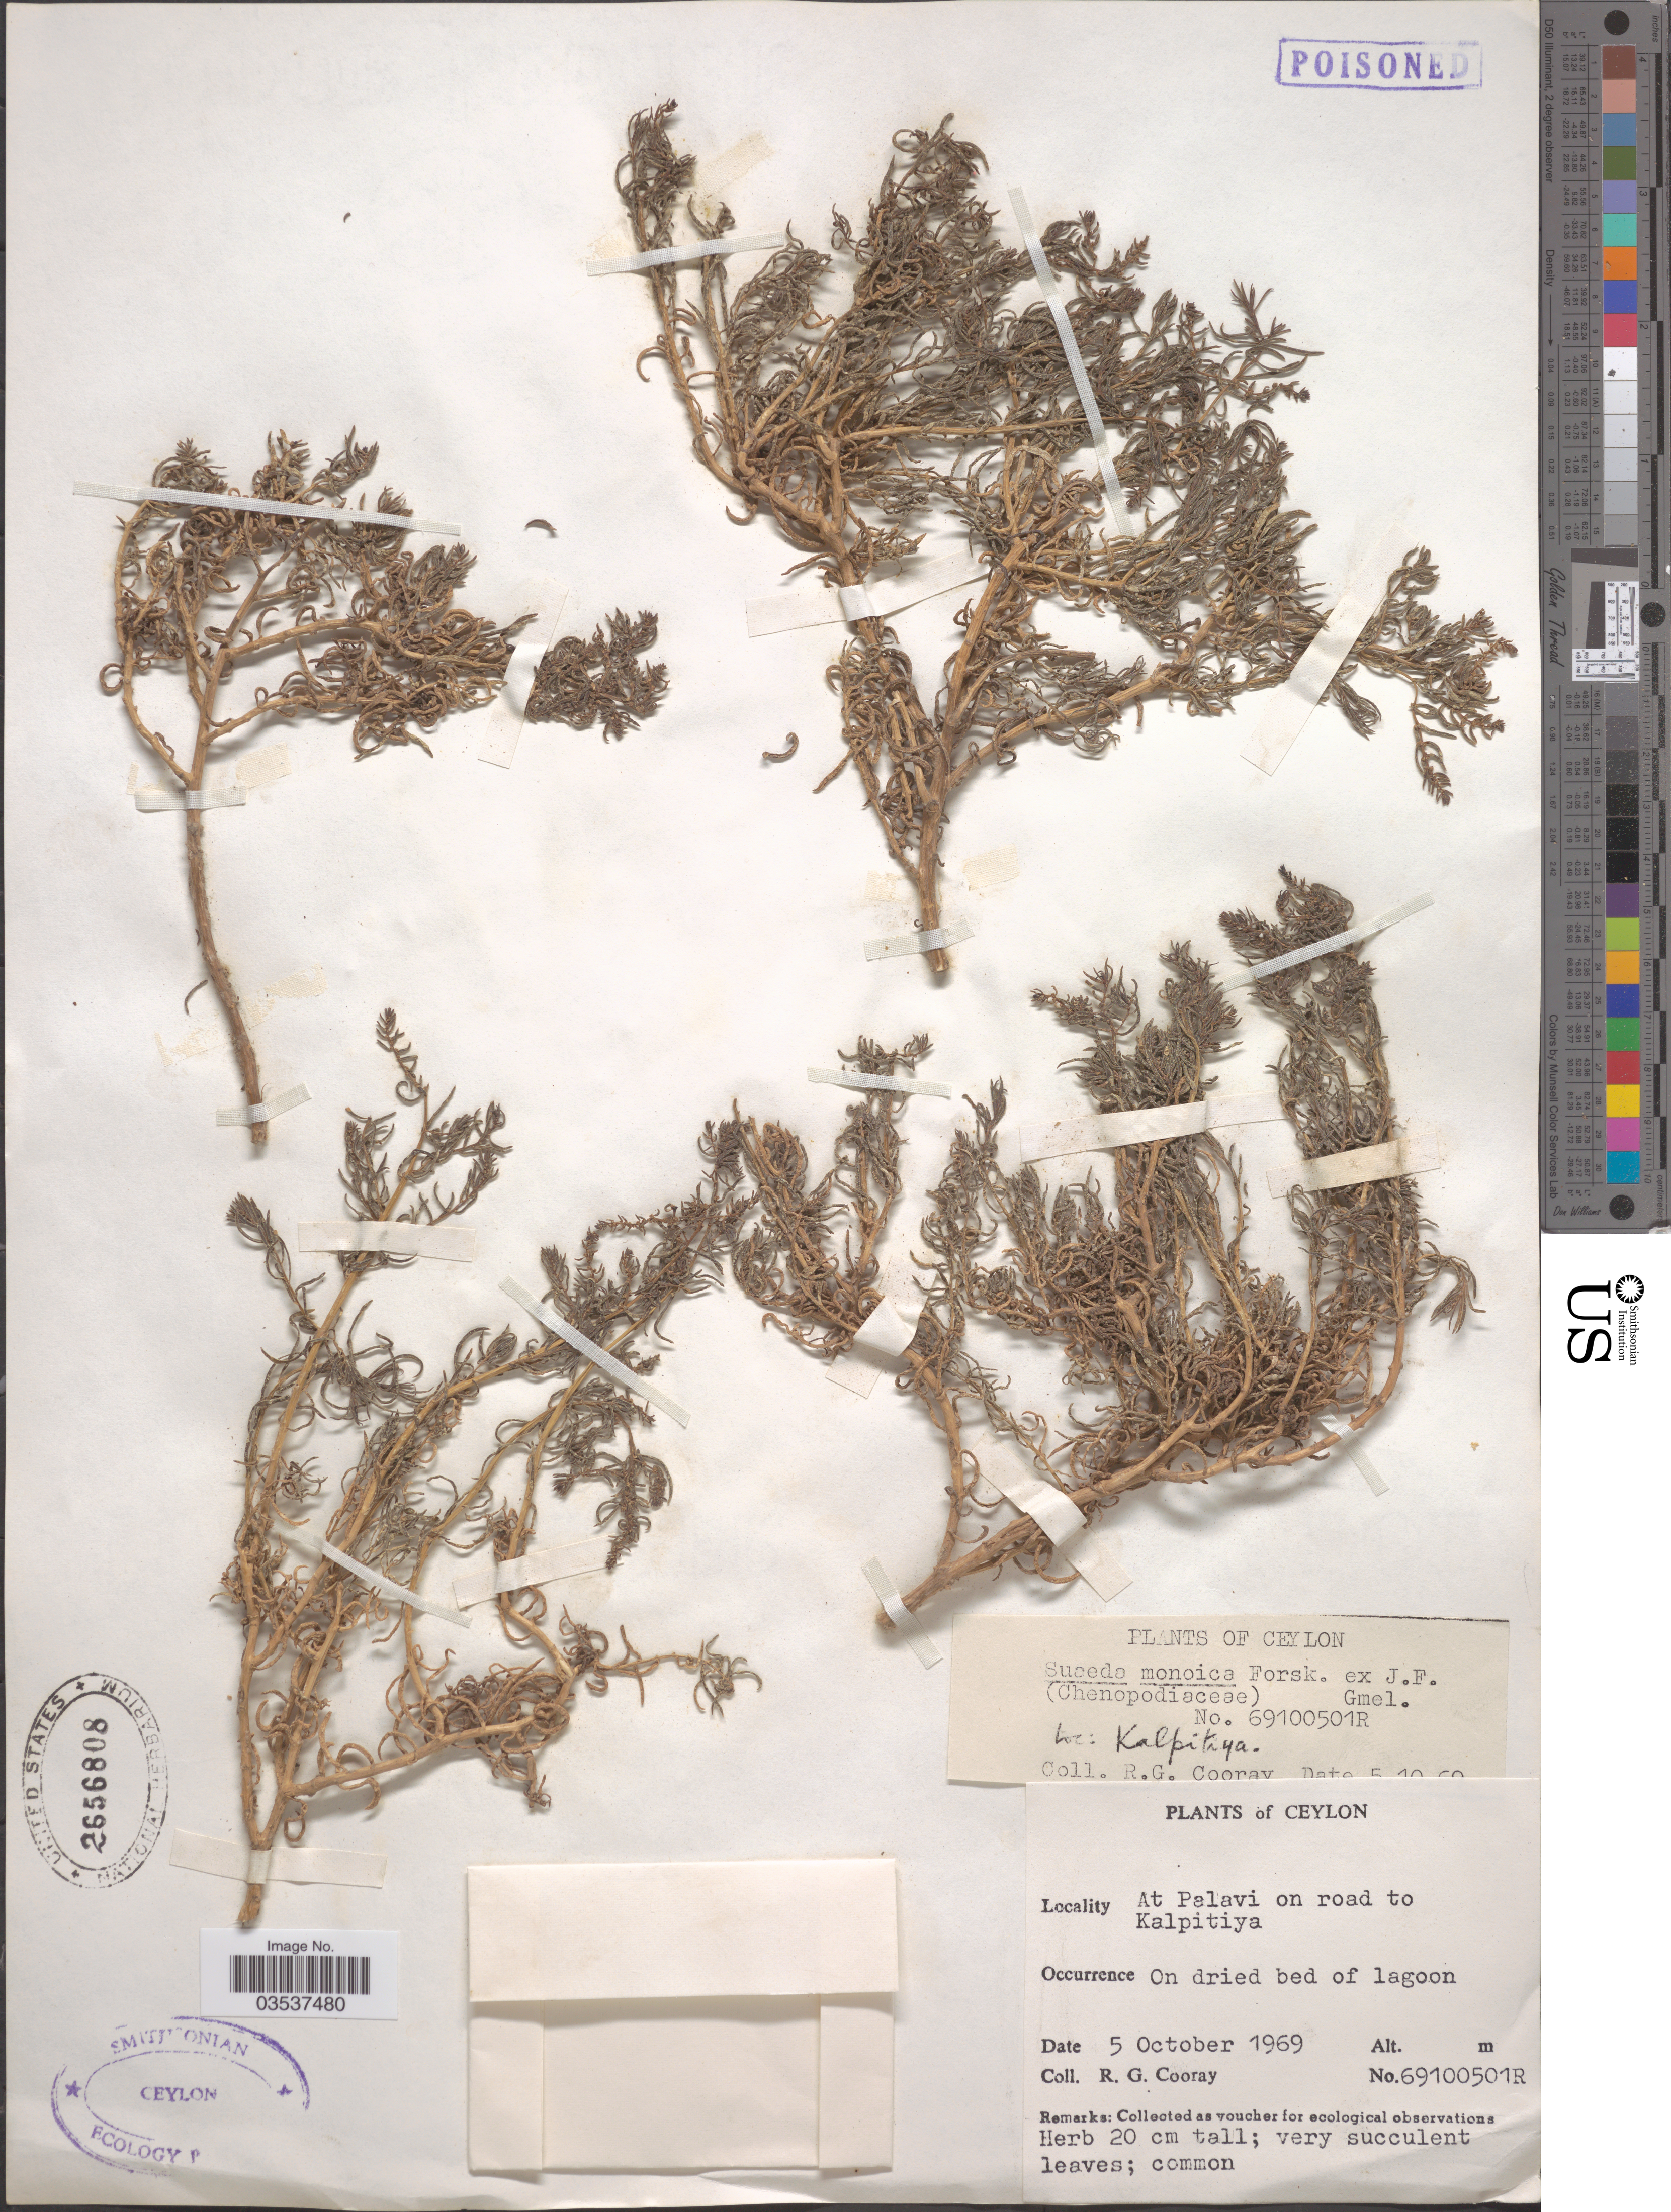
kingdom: Plantae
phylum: Tracheophyta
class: Magnoliopsida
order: Caryophyllales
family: Amaranthaceae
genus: Suaeda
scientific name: Suaeda monoica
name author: Forssk. ex J.F. Gmel.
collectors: R. Cooray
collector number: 69100501R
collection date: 1969-10-05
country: Sri Lanka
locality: Ceylon. At Palavi on road to Kalpitiya. On dried bed of lagoon.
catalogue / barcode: US 2656808